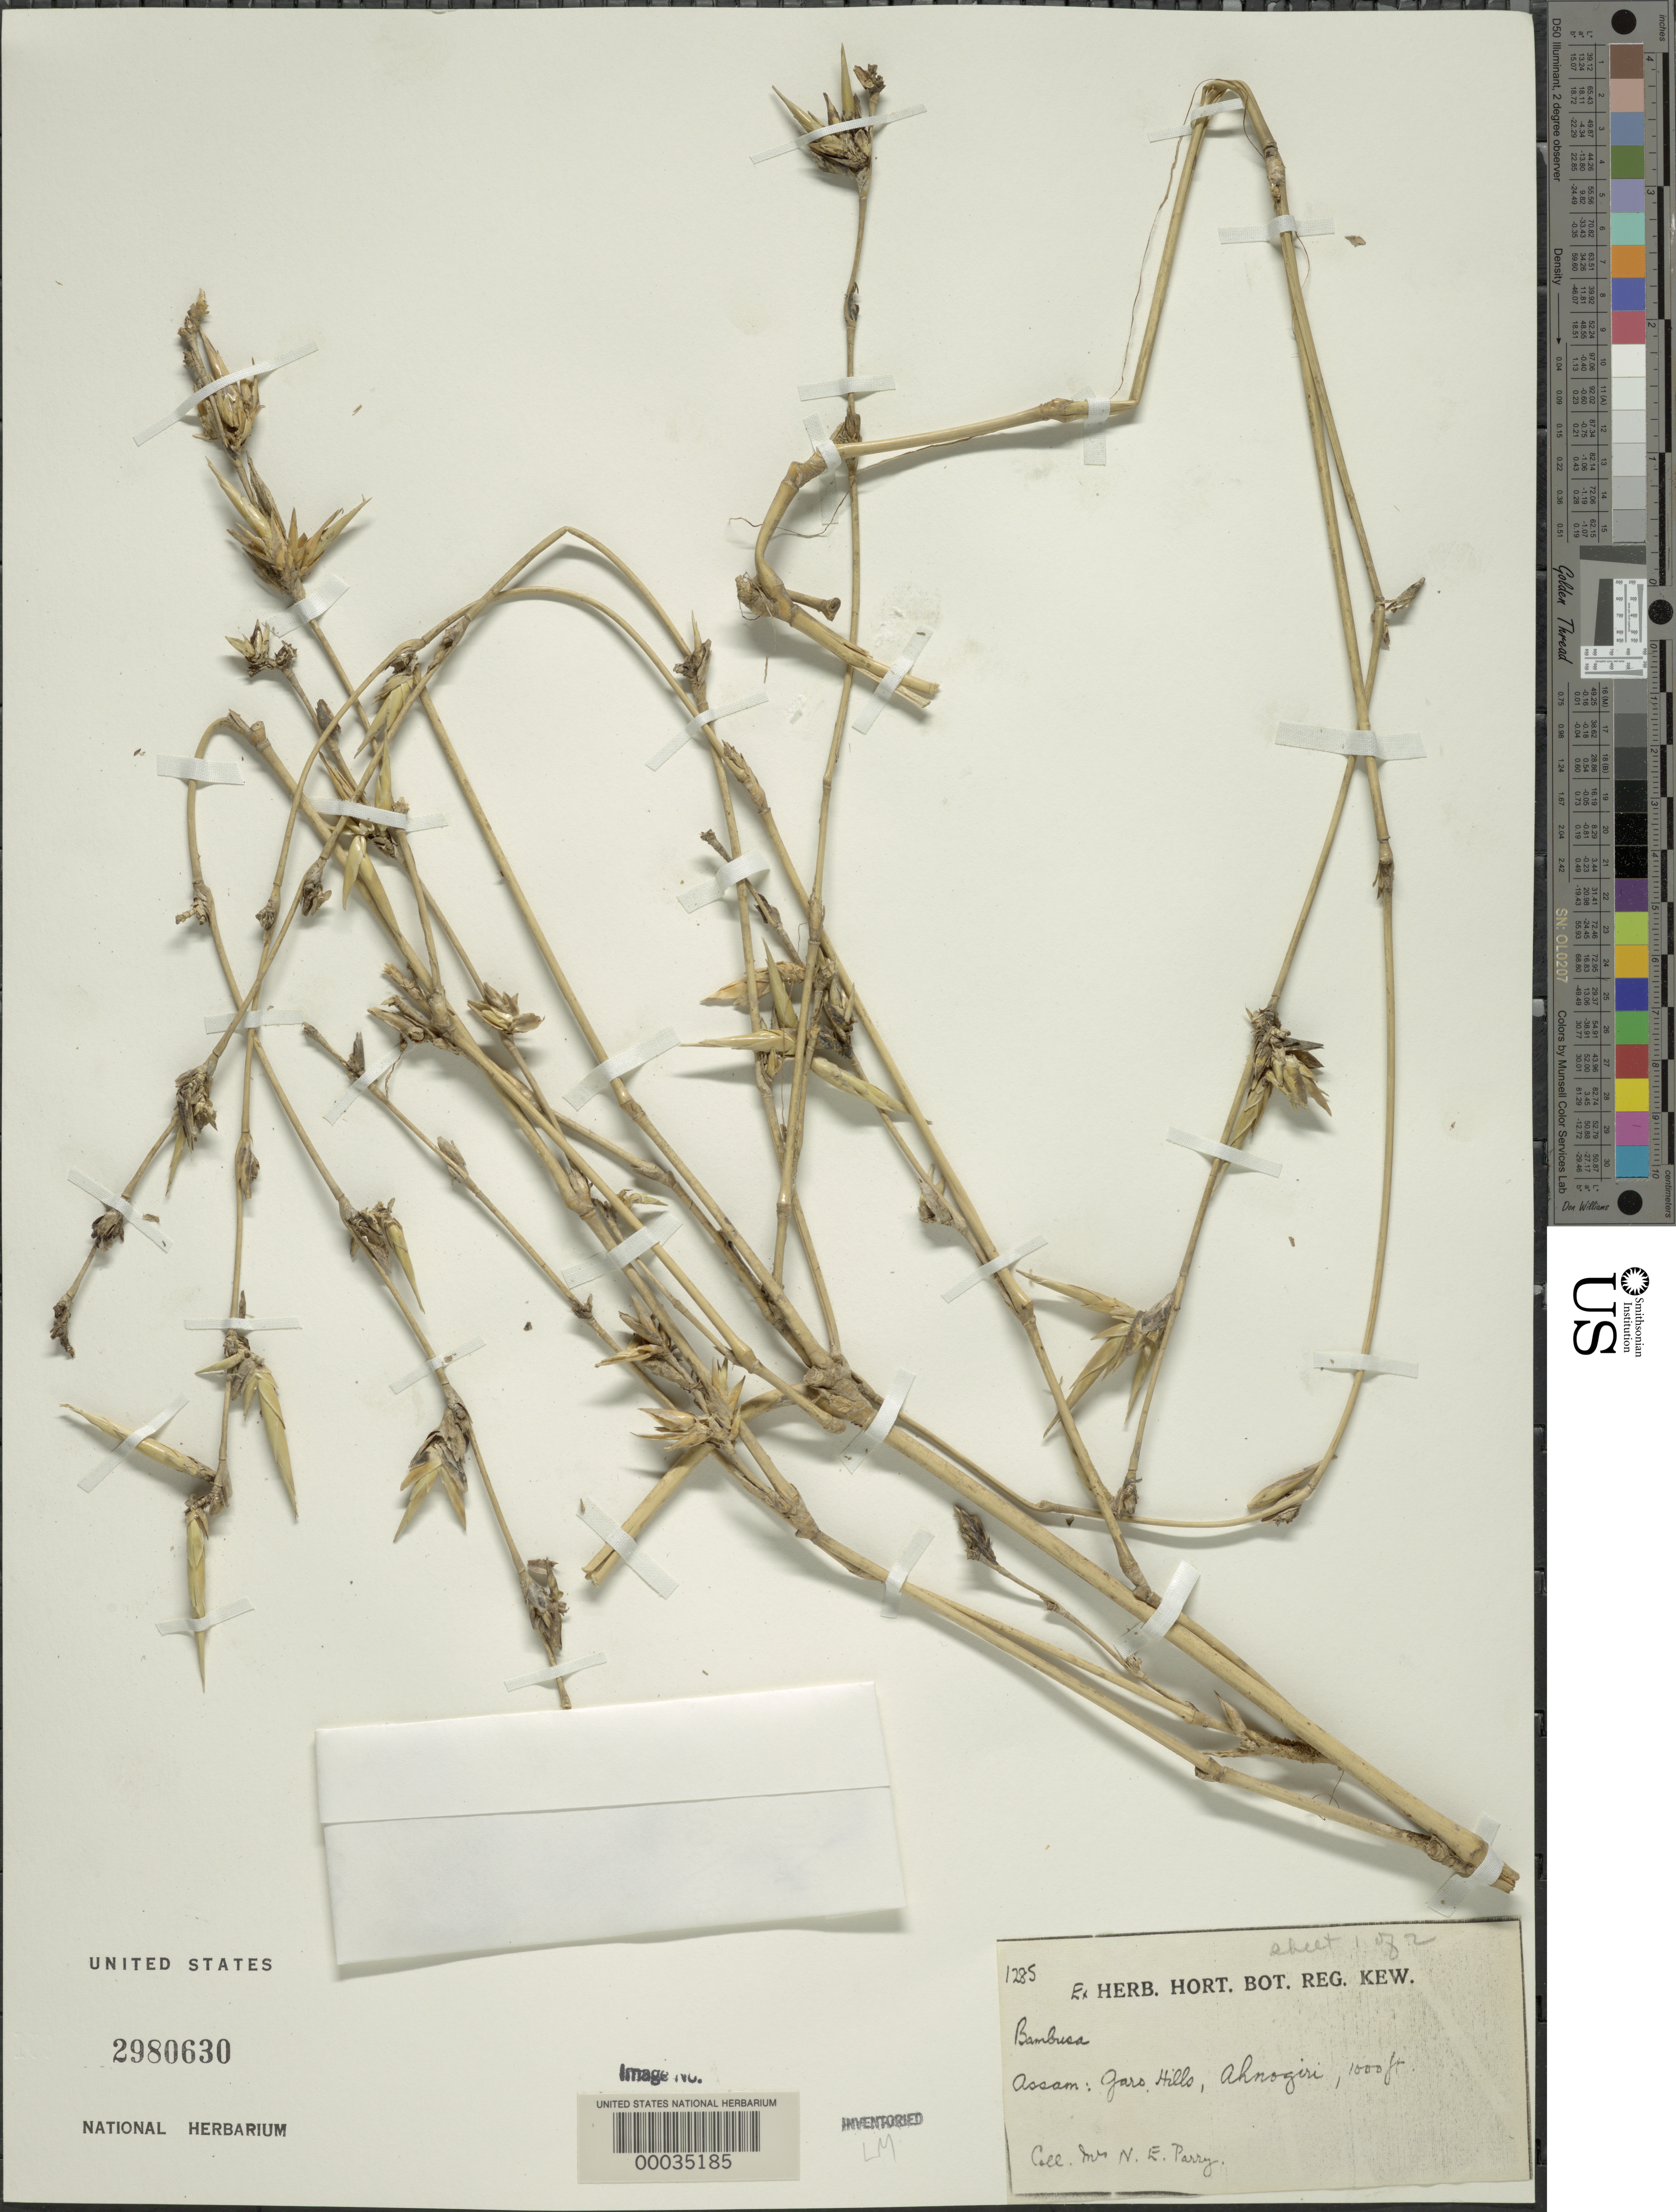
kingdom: Plantae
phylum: Tracheophyta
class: Liliopsida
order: Poales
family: Poaceae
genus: Bambusa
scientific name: Bambusa sp.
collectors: N. Parry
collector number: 1285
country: India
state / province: Meghalaya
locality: Assam: Garo Hills, Ahnogiri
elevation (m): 305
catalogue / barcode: US 2980630